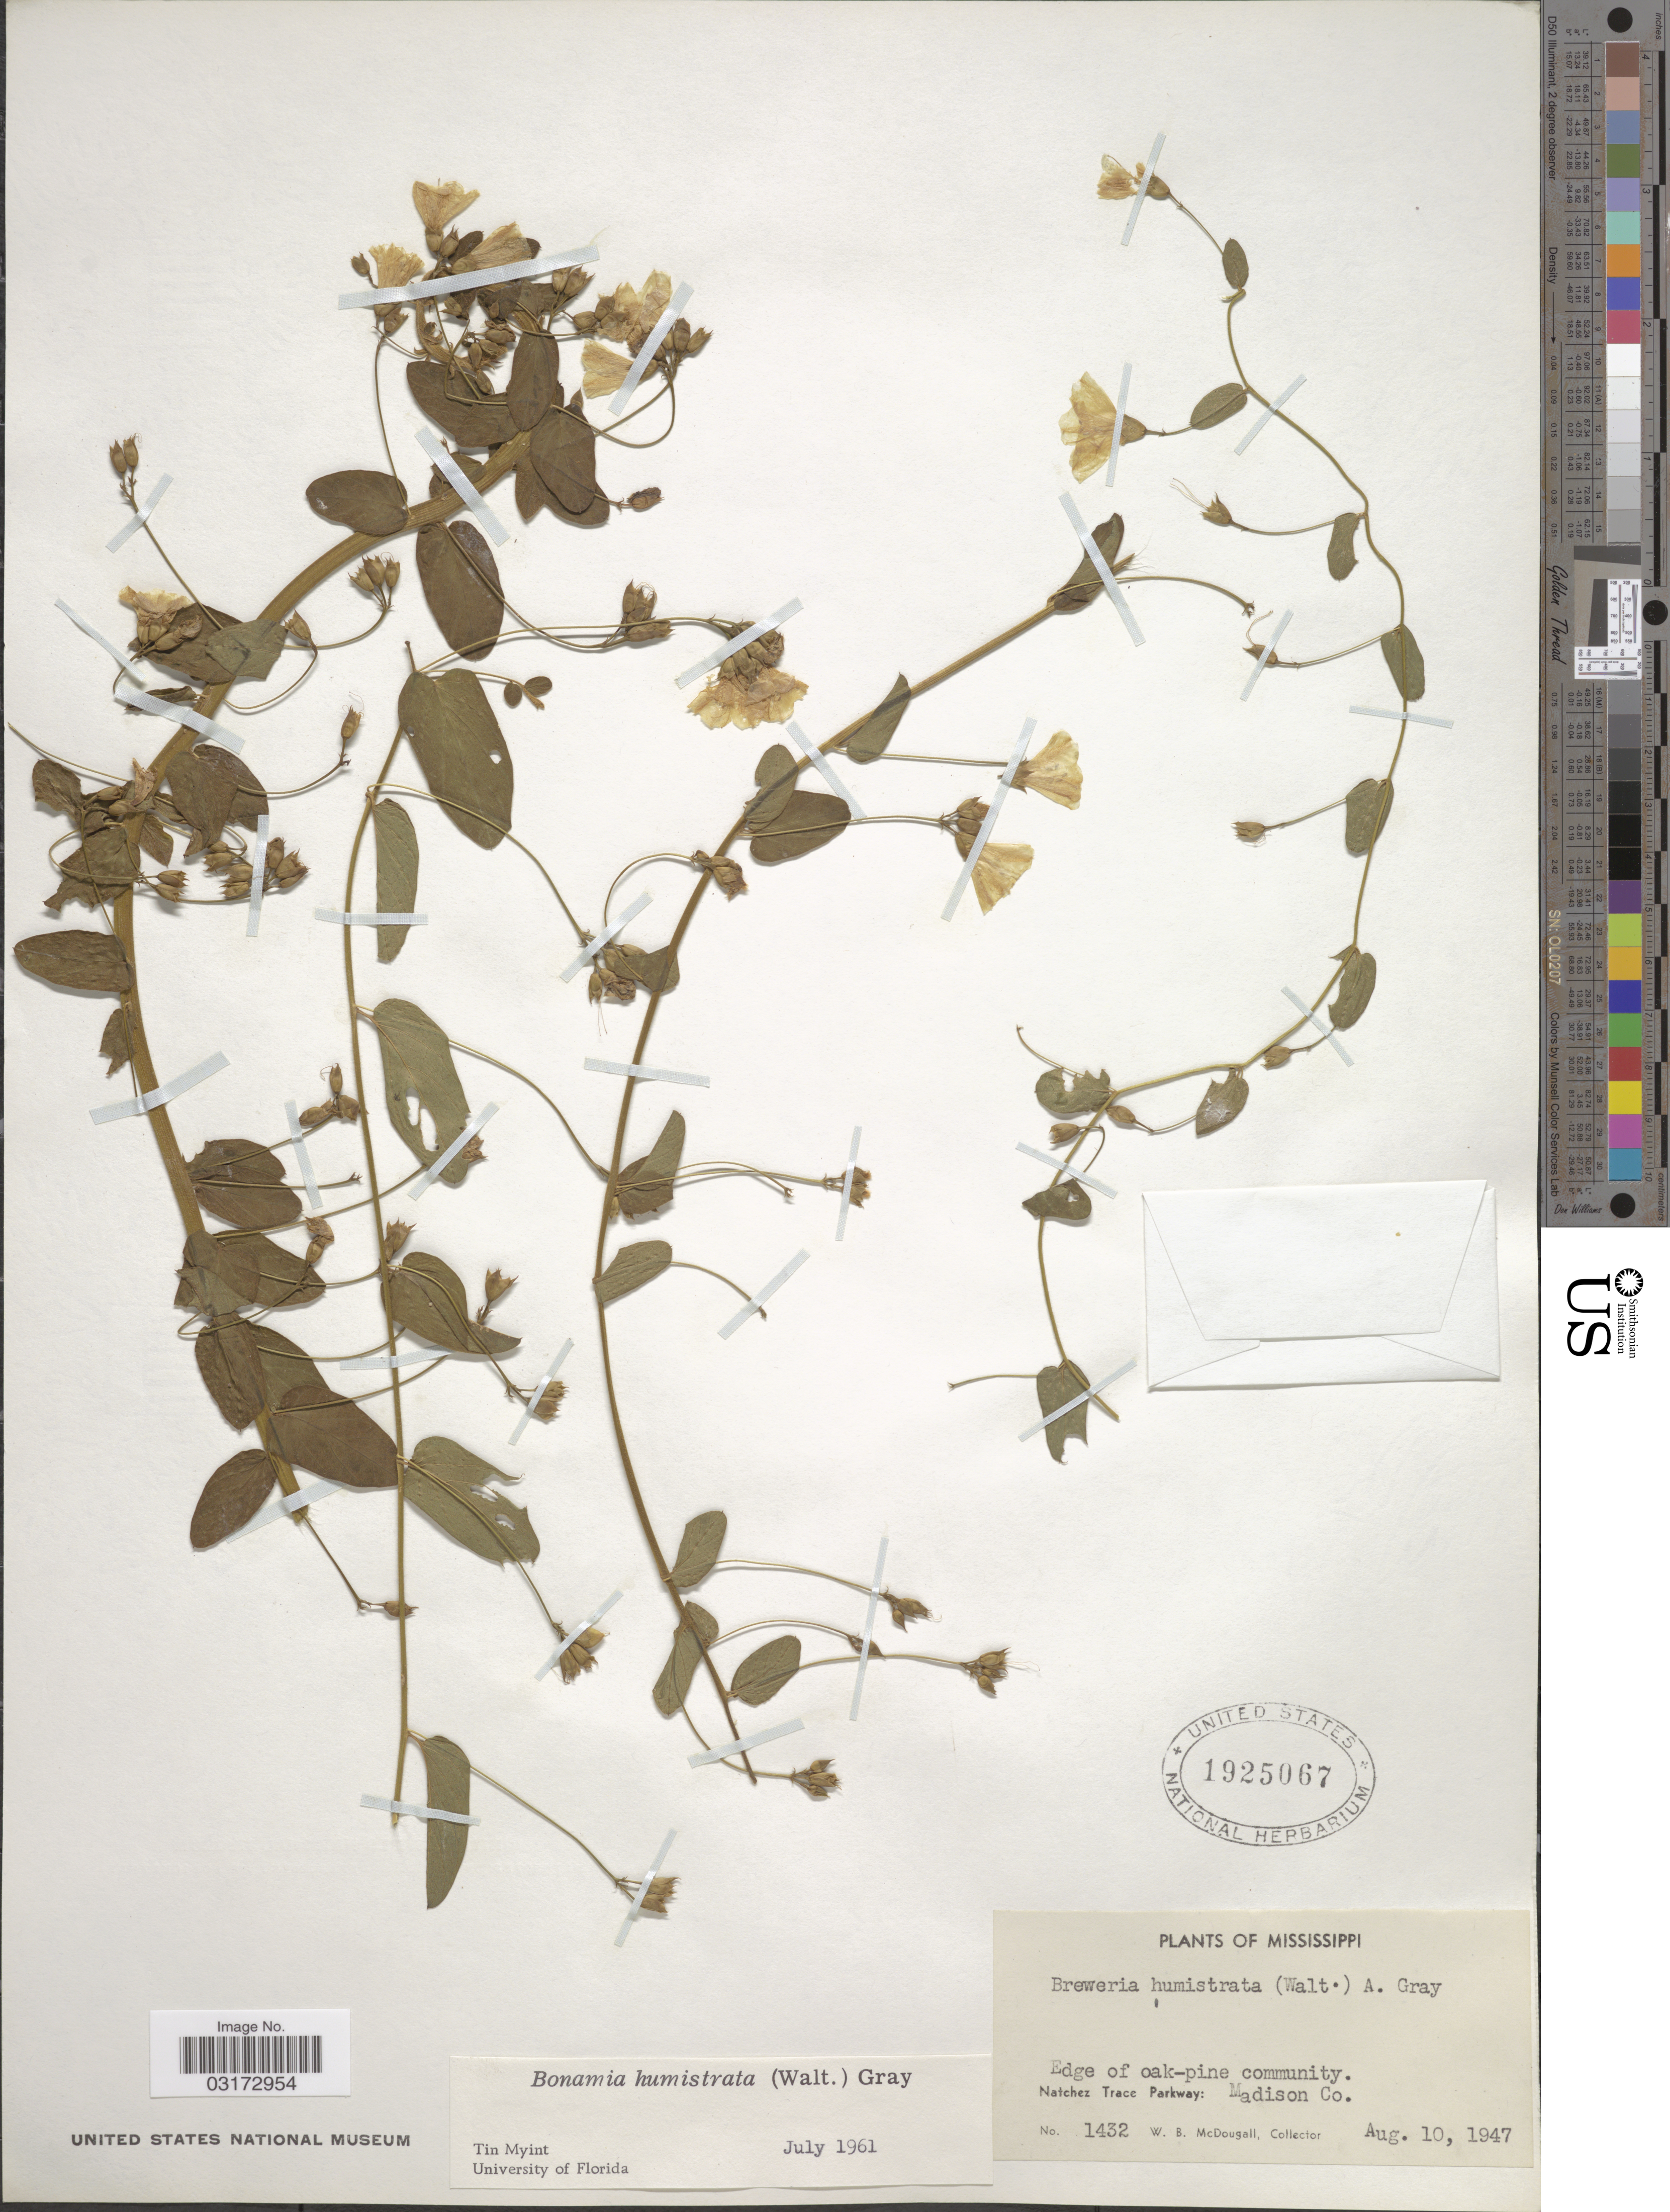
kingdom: Plantae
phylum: Tracheophyta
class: Magnoliopsida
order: Solanales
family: Convolvulaceae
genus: Stylisma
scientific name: Stylisma humistrata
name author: (Walter) Chapm.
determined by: Strong, Mark T., (BOT), Smithsonian Institution - National Museum of Natural History (UNITED STATES)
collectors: W. B. McDougall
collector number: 1432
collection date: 1947-08-10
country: United States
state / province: Mississippi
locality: Natchez Trace Parkway: Madison Co.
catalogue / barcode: US 1925067